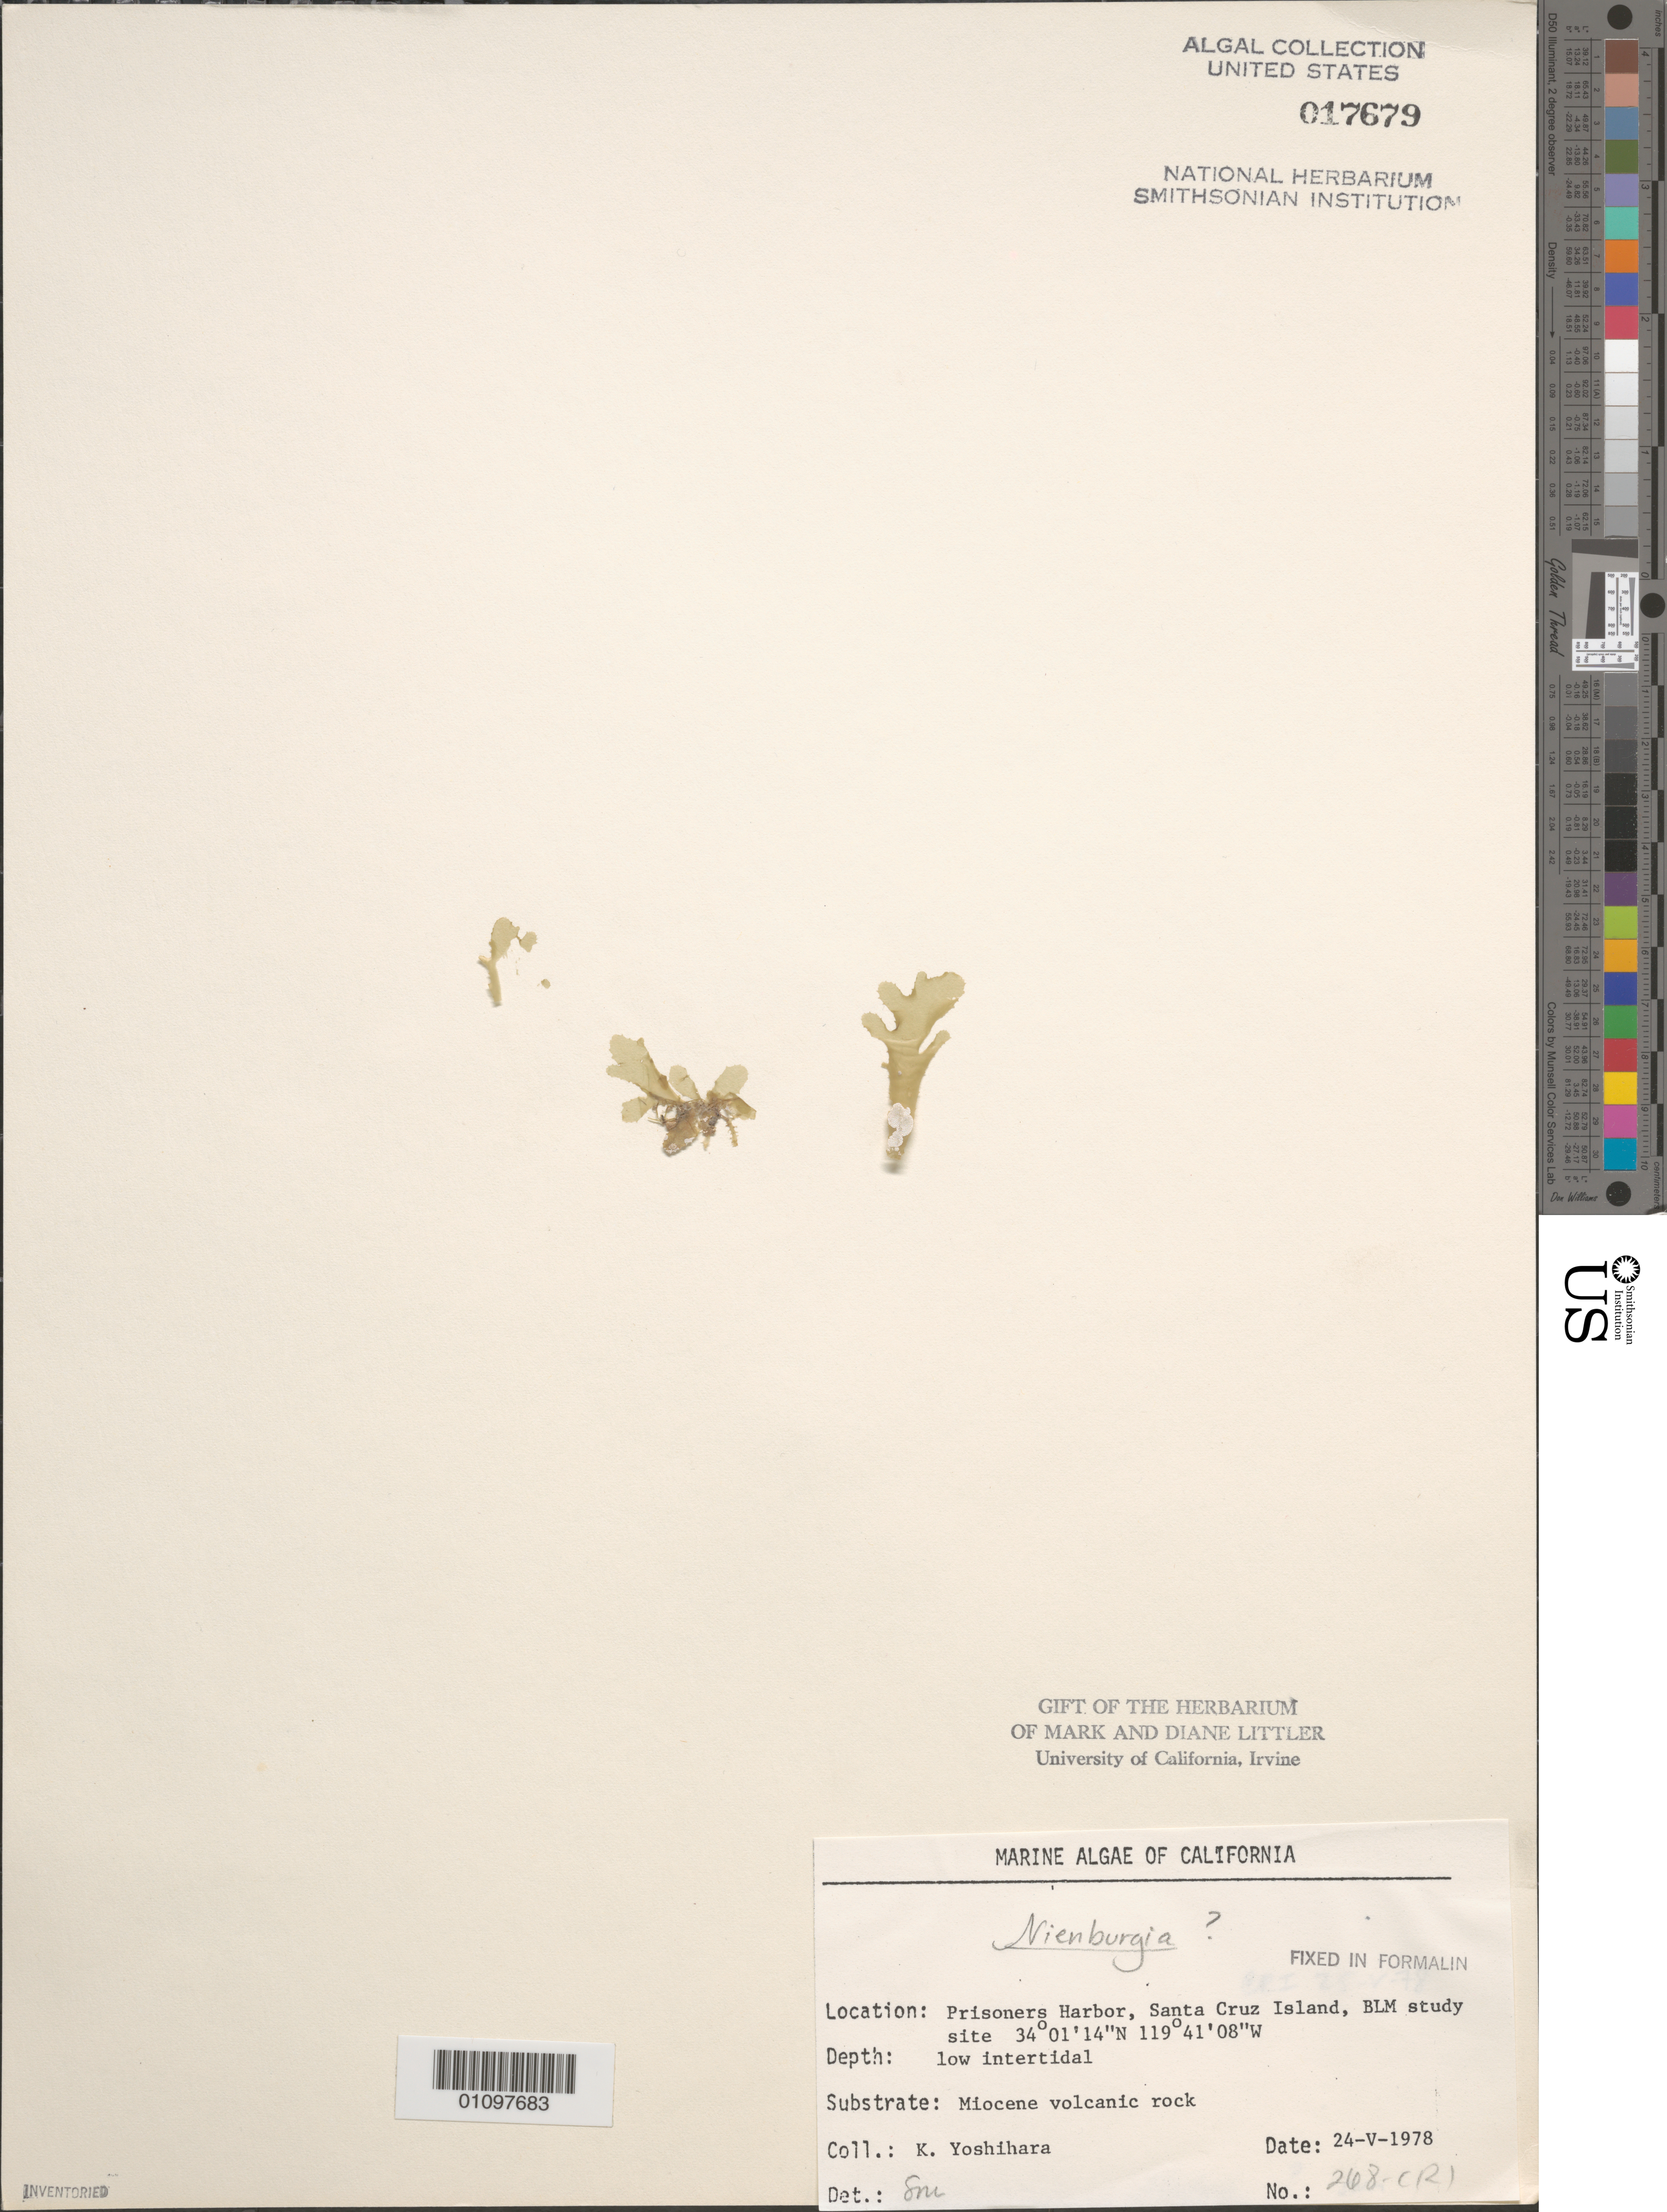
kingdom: Plantae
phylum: Rhodophyta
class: Florideophyceae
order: Ceramiales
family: Delesseriaceae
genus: Nienburgia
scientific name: Nienburgia sp.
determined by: Murray, S. N.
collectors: K. Yoshihara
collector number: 268-CRI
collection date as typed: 24 May 1978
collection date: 1978-05-24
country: United States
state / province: California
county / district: Santa Barbara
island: Santa Cruz Island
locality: Prisoner's Harbor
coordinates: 34 01'14"N, 119 41'08"W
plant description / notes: BLM-SOCALBIGHT Rocky Intertidal Survey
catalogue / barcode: US 17679